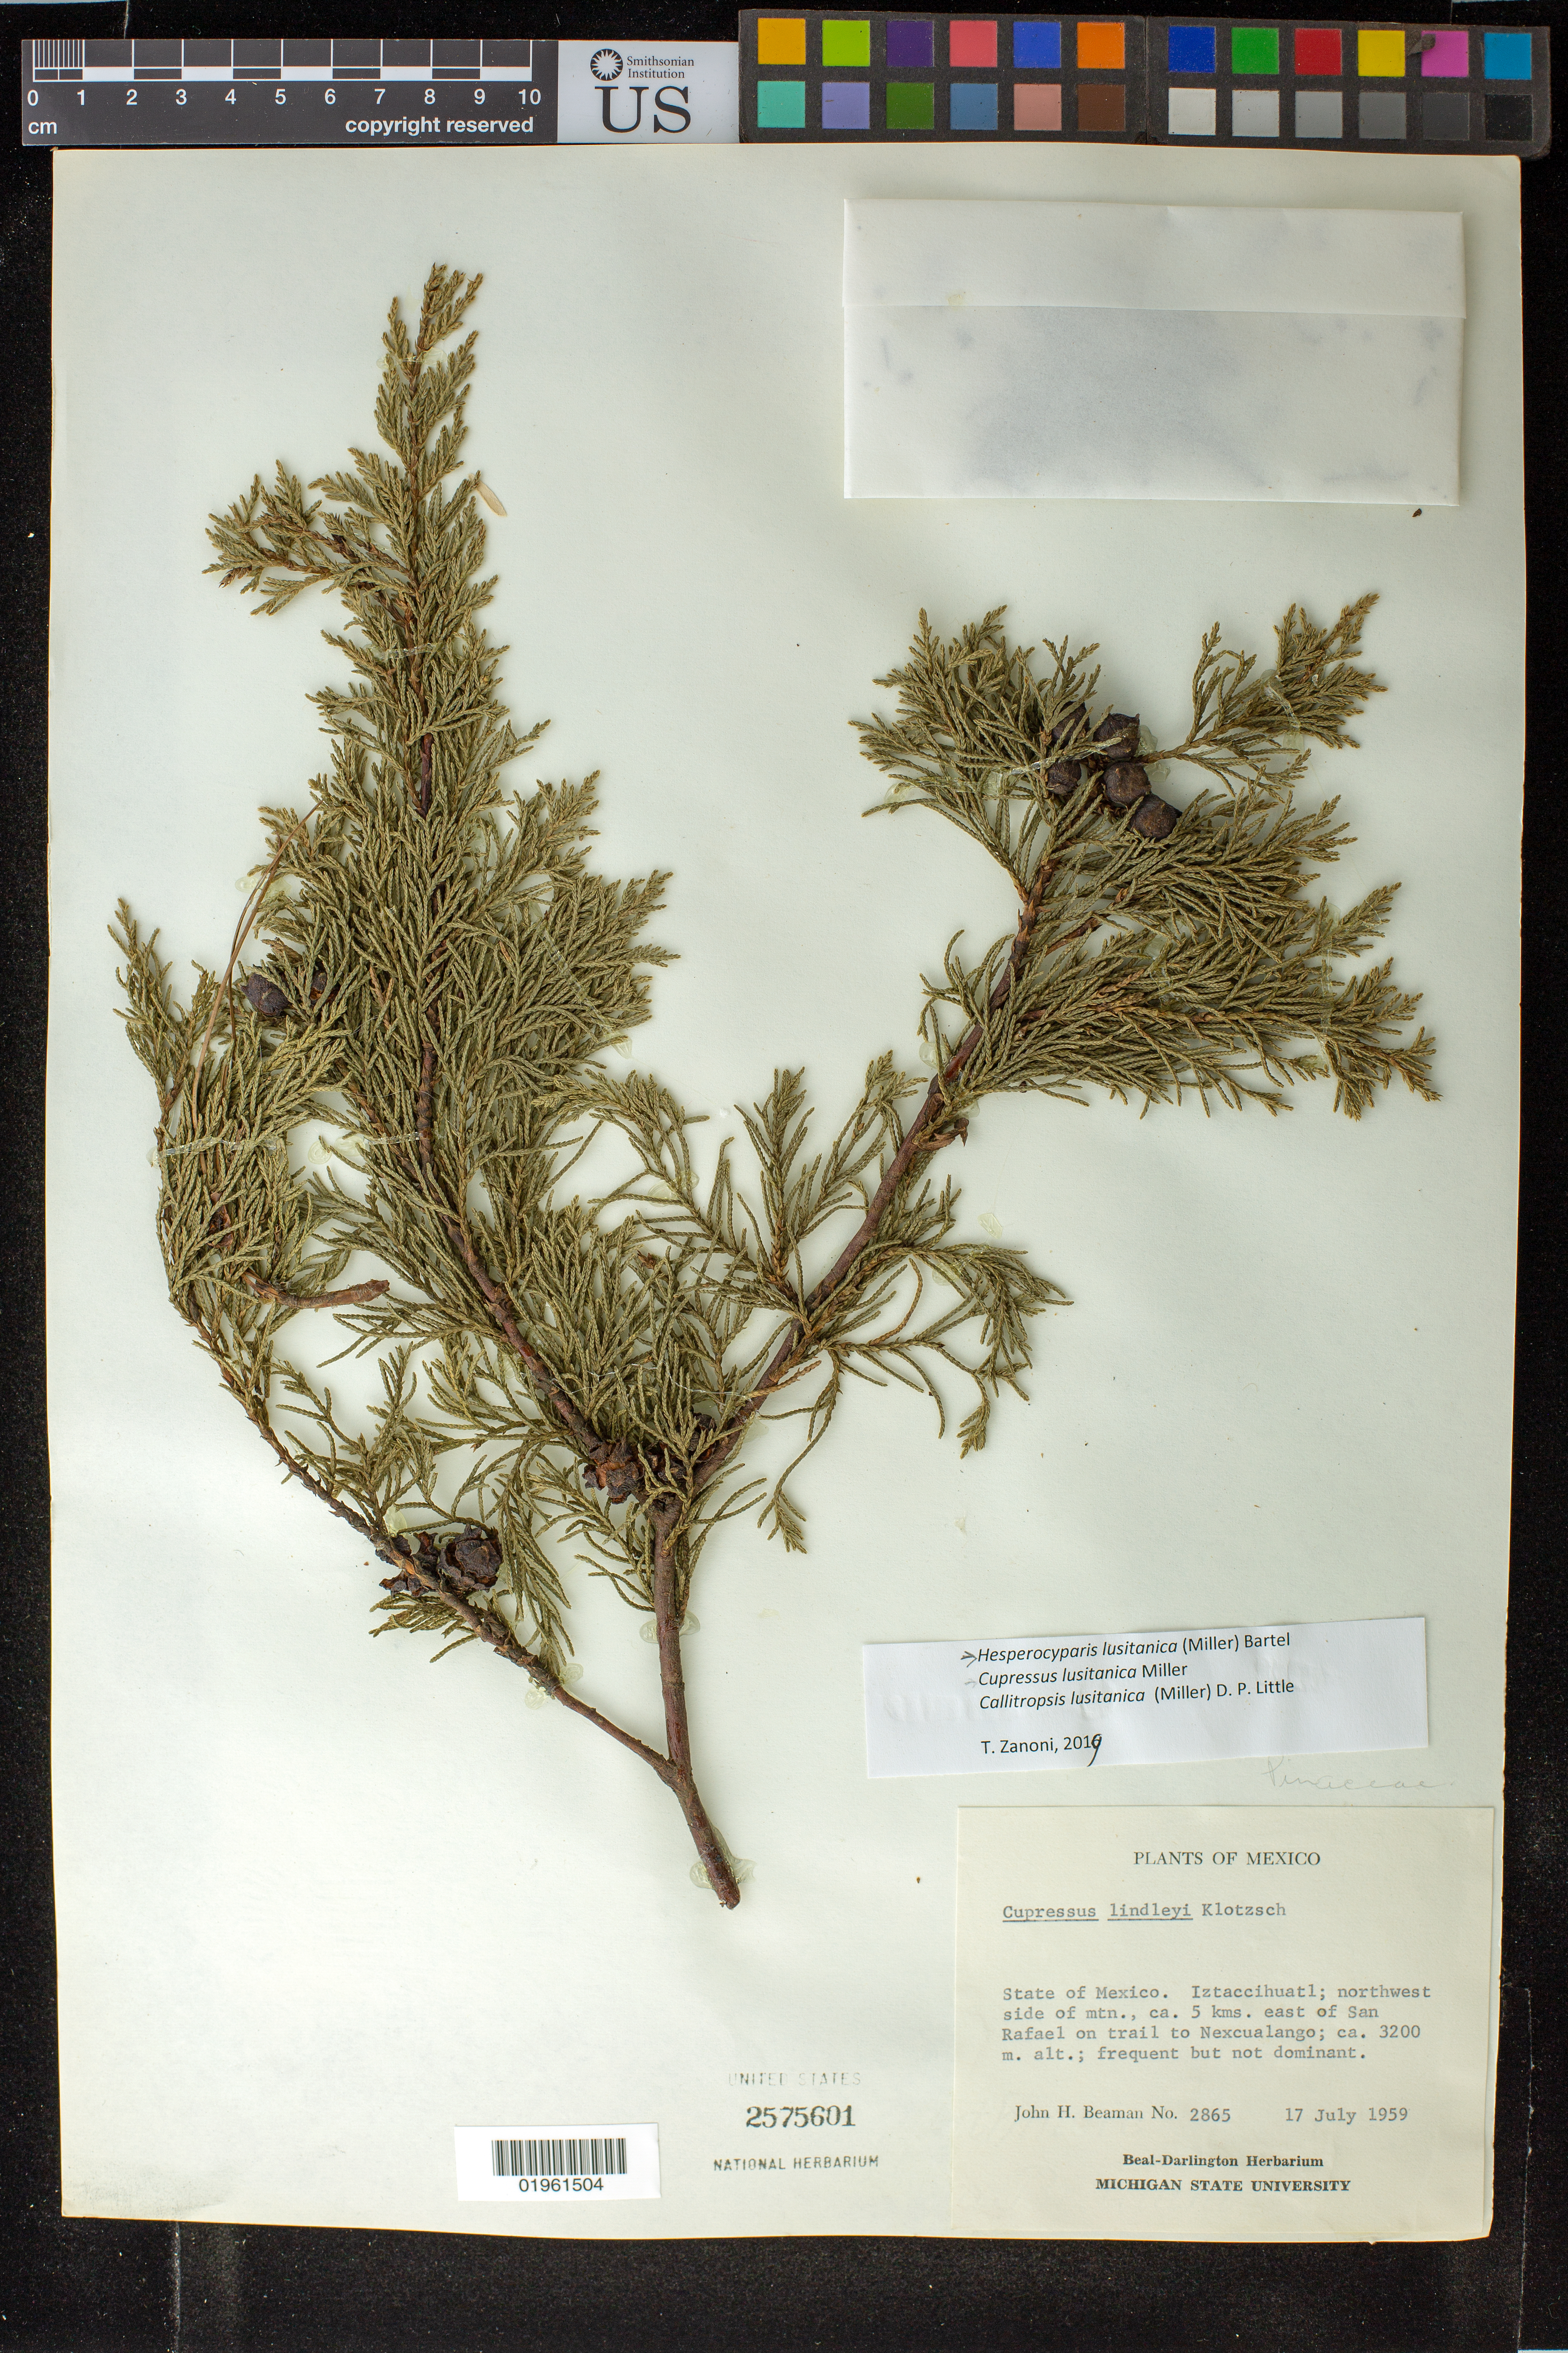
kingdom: Plantae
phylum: Tracheophyta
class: Pinopsida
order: Pinales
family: Cupressaceae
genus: Hesperocyparis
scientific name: Hesperocyparis lusitanica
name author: (Miller) Bartel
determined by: Zanoni, T. A., (NY), New York Botanical Garden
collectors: J. H. Beaman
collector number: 2865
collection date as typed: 17 Jul 1959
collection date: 1959-07-17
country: Mexico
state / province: México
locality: Iztaccihuatl; northwest side of mtn., ca. 5 kms. East of San Rafael on trail to Nexcualango.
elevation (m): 975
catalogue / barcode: US 2575601